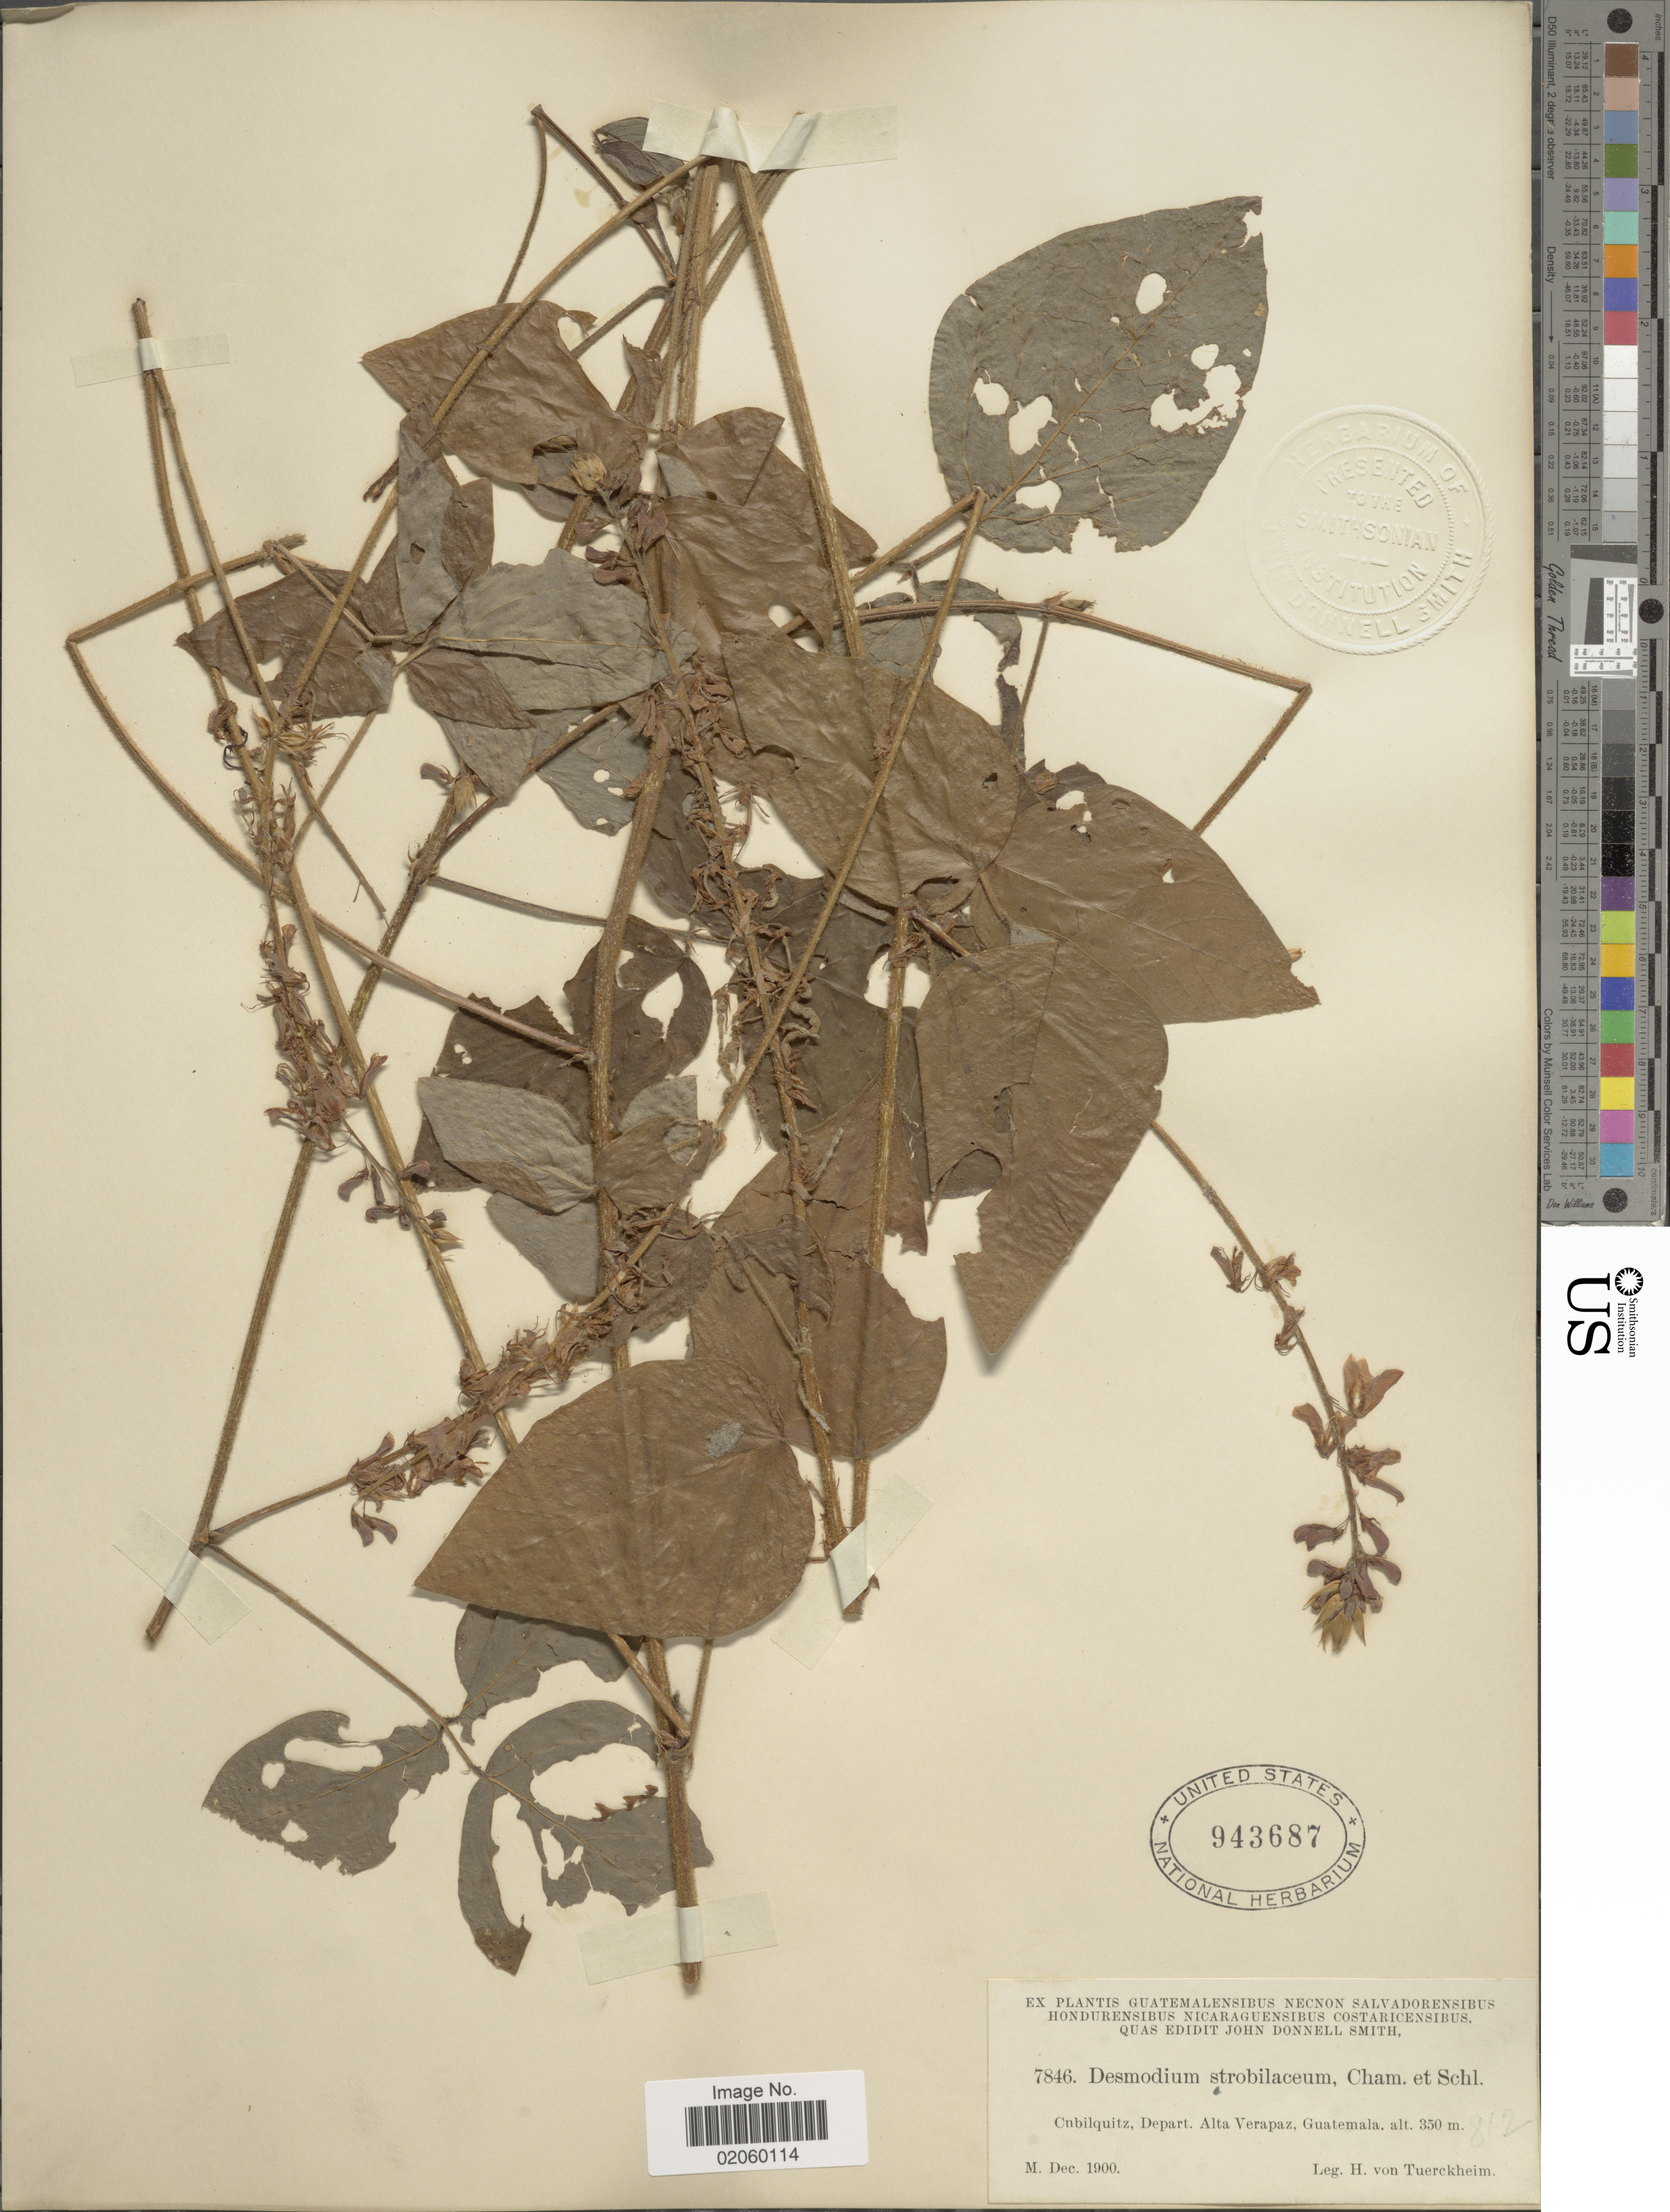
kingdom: Plantae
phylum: Tracheophyta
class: Magnoliopsida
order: Fabales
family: Fabaceae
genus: Desmodium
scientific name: Desmodium strobilaceum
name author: Schltdl.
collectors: H. von Tuerckheim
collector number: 7846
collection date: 1900-12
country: Guatemala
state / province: Alta Verapaz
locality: Cubilquitz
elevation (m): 350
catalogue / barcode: US 943687